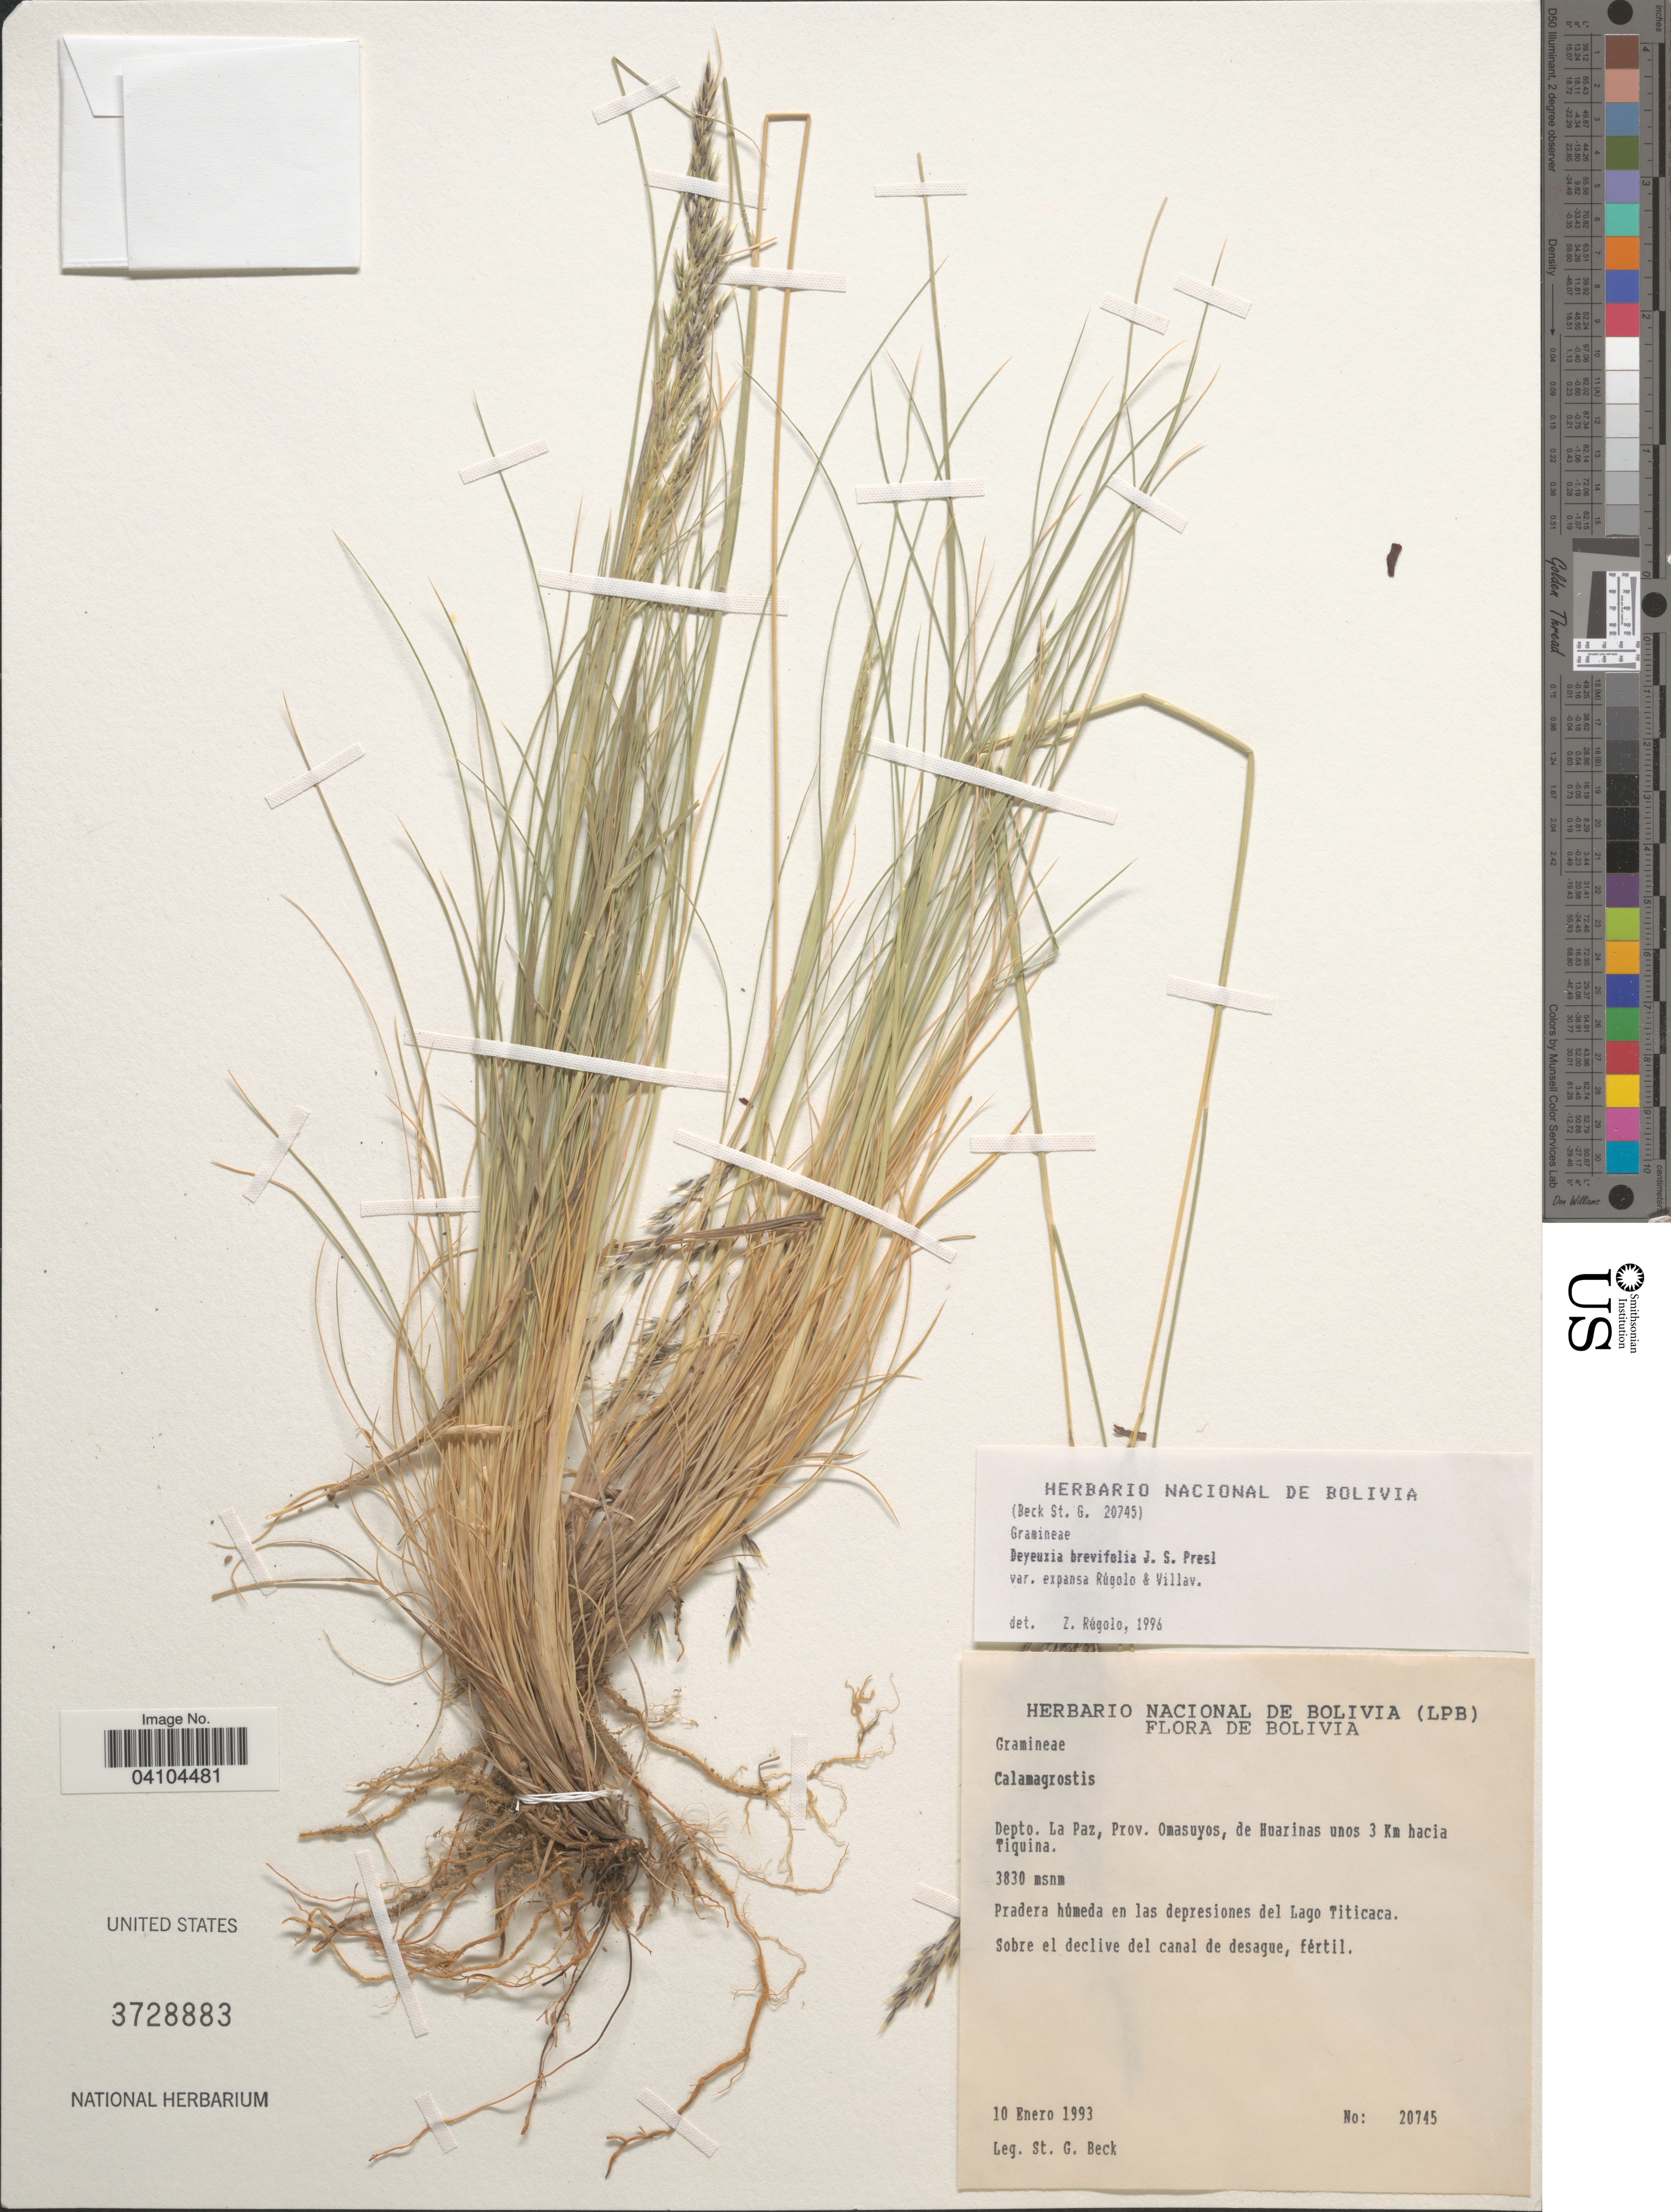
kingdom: Plantae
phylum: Tracheophyta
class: Liliopsida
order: Poales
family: Poaceae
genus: Cinnagrostis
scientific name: Cinnagrostis brevifolia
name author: (J. Presl) P.M. Peterson et al.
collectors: S. G. Beck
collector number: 20745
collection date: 1993-01-10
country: Bolivia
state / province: La Paz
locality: Depto. La Paz, Prov. Omasuyos, de Huarinas unos 3 Km hacia Tiquina. Pradera húmeda en las depresiones del Lago Titicaca.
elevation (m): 3830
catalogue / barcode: US 3728883